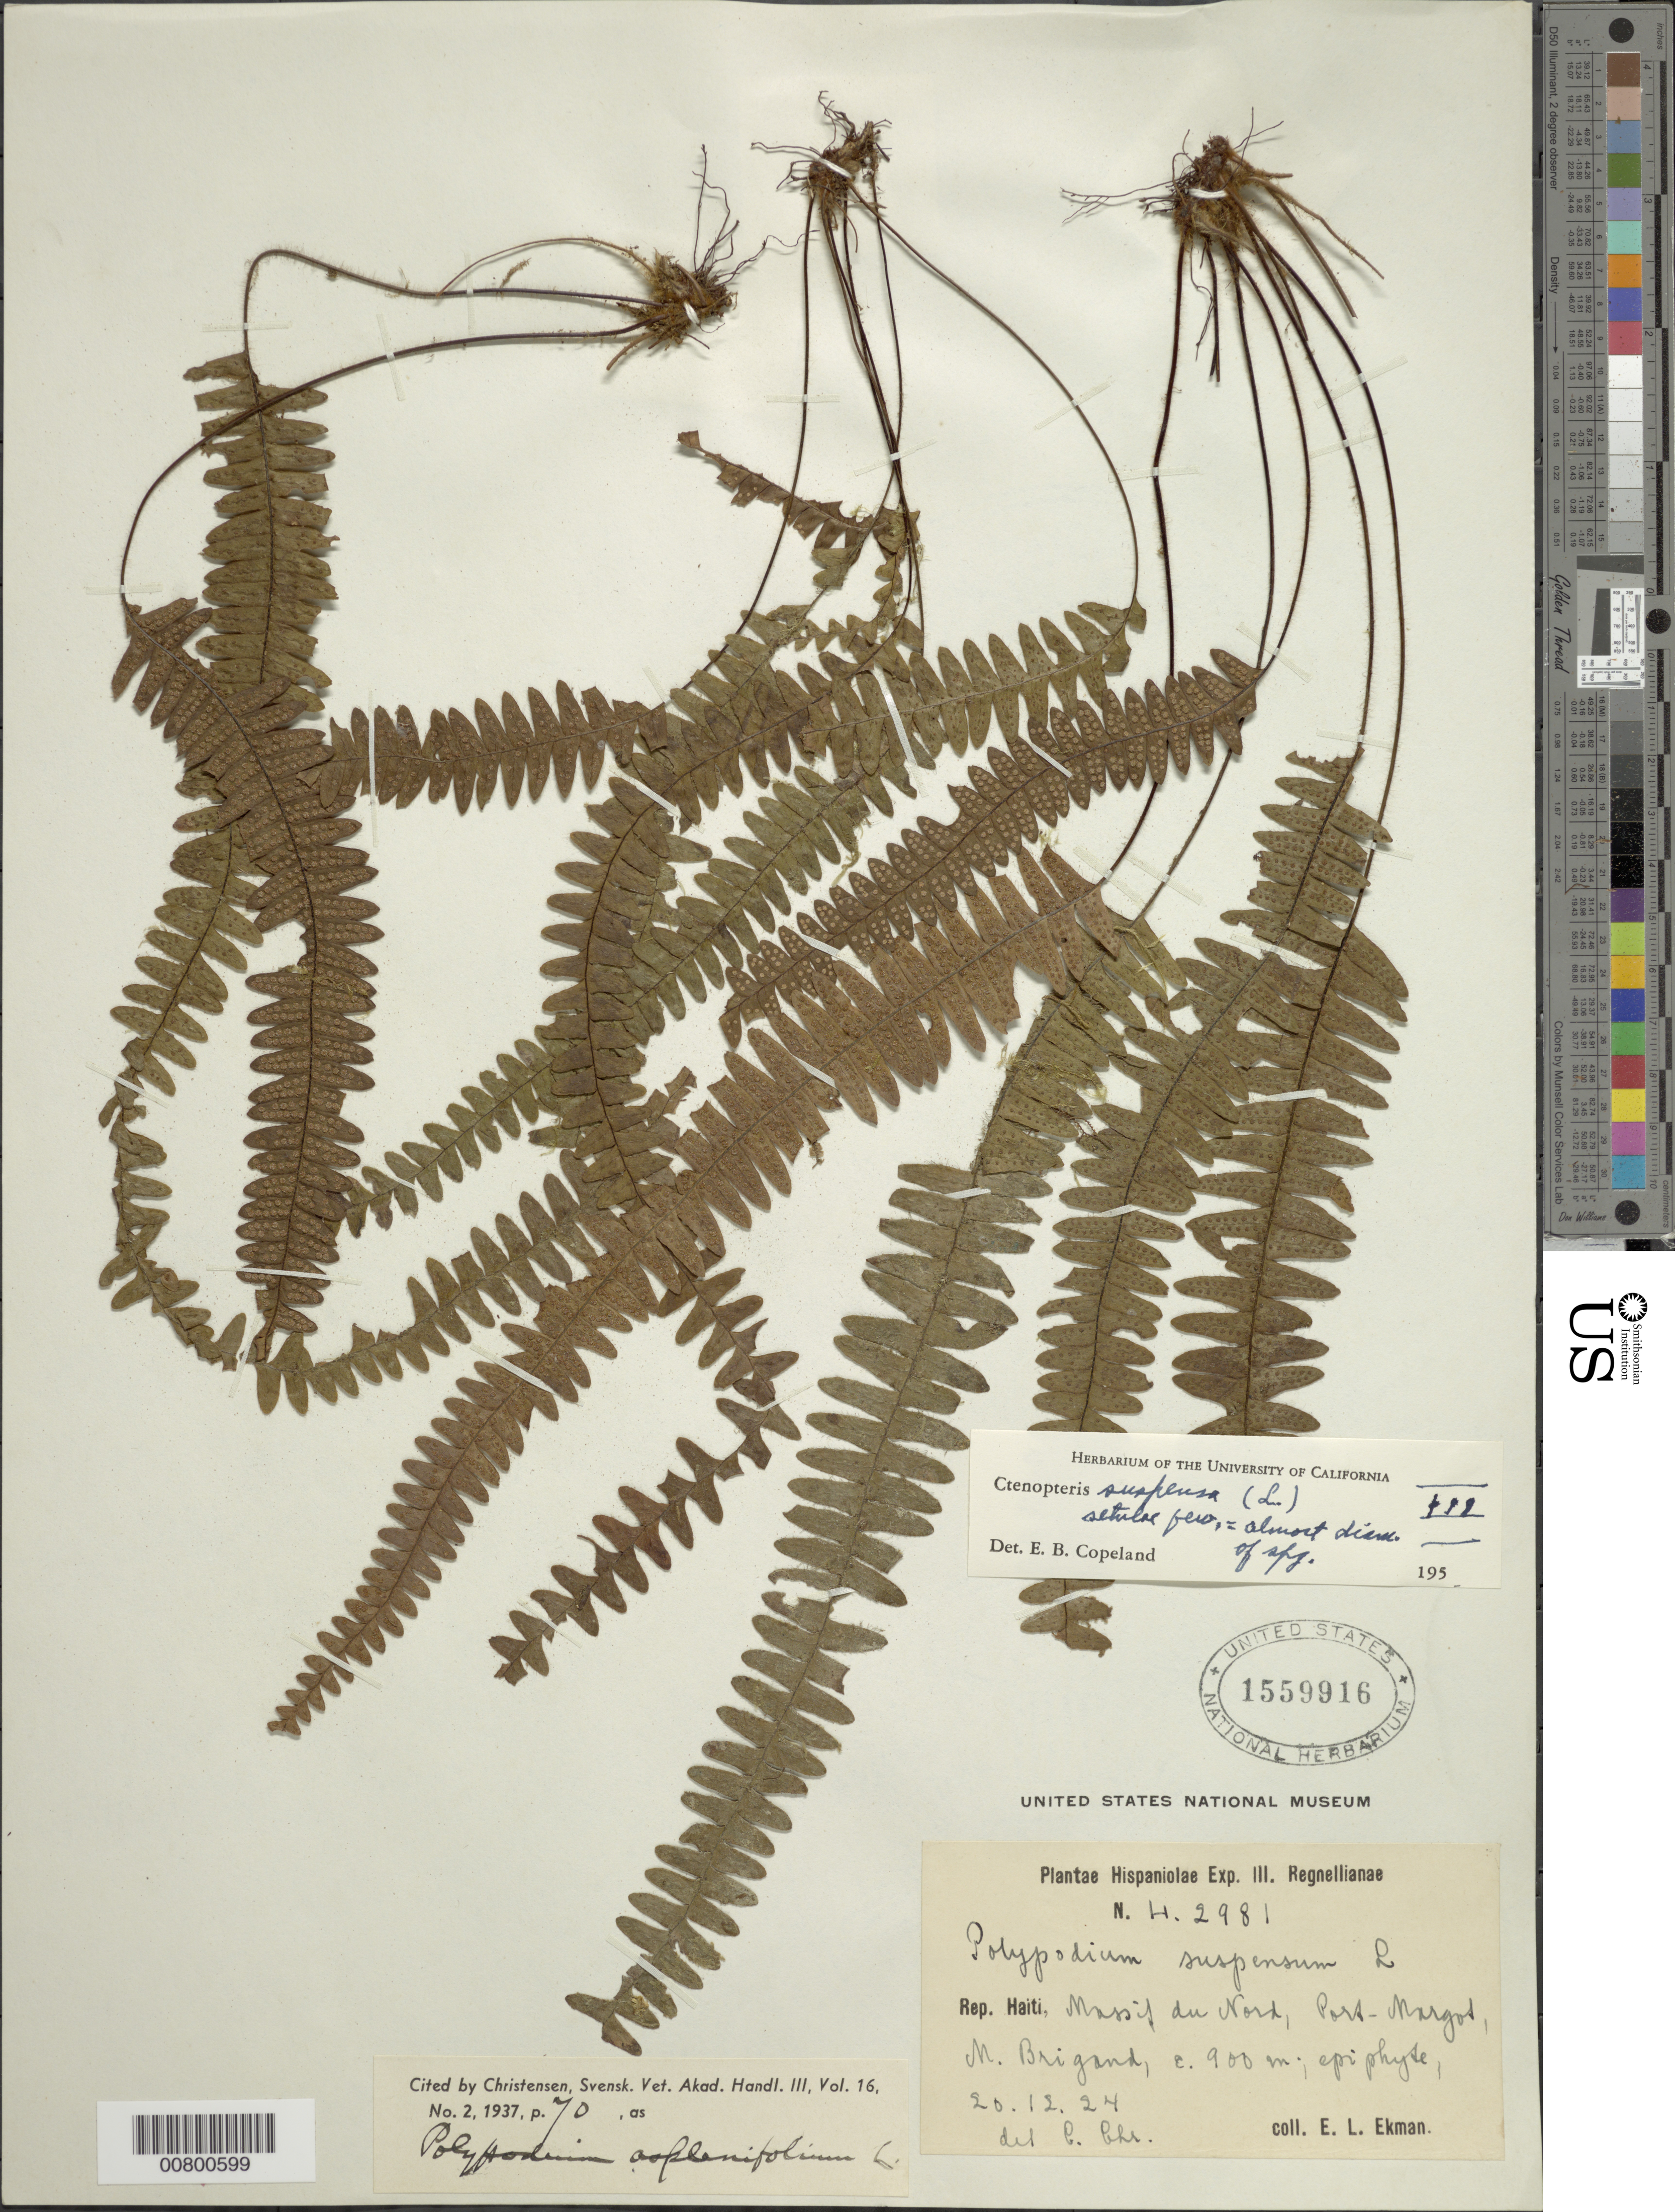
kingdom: Plantae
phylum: Tracheophyta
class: Polypodiopsida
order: Polypodiales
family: Polypodiaceae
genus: Terpsichore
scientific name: Terpsichore asplenifolia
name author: (L.) A.R. Sm.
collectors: E. L. Ekman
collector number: H 2981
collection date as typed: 20 Dec 1924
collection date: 1924-12-20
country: Haiti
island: Hispaniola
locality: Massif du Nord, Port-Margot, M. Brigand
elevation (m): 900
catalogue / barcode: US 1559916